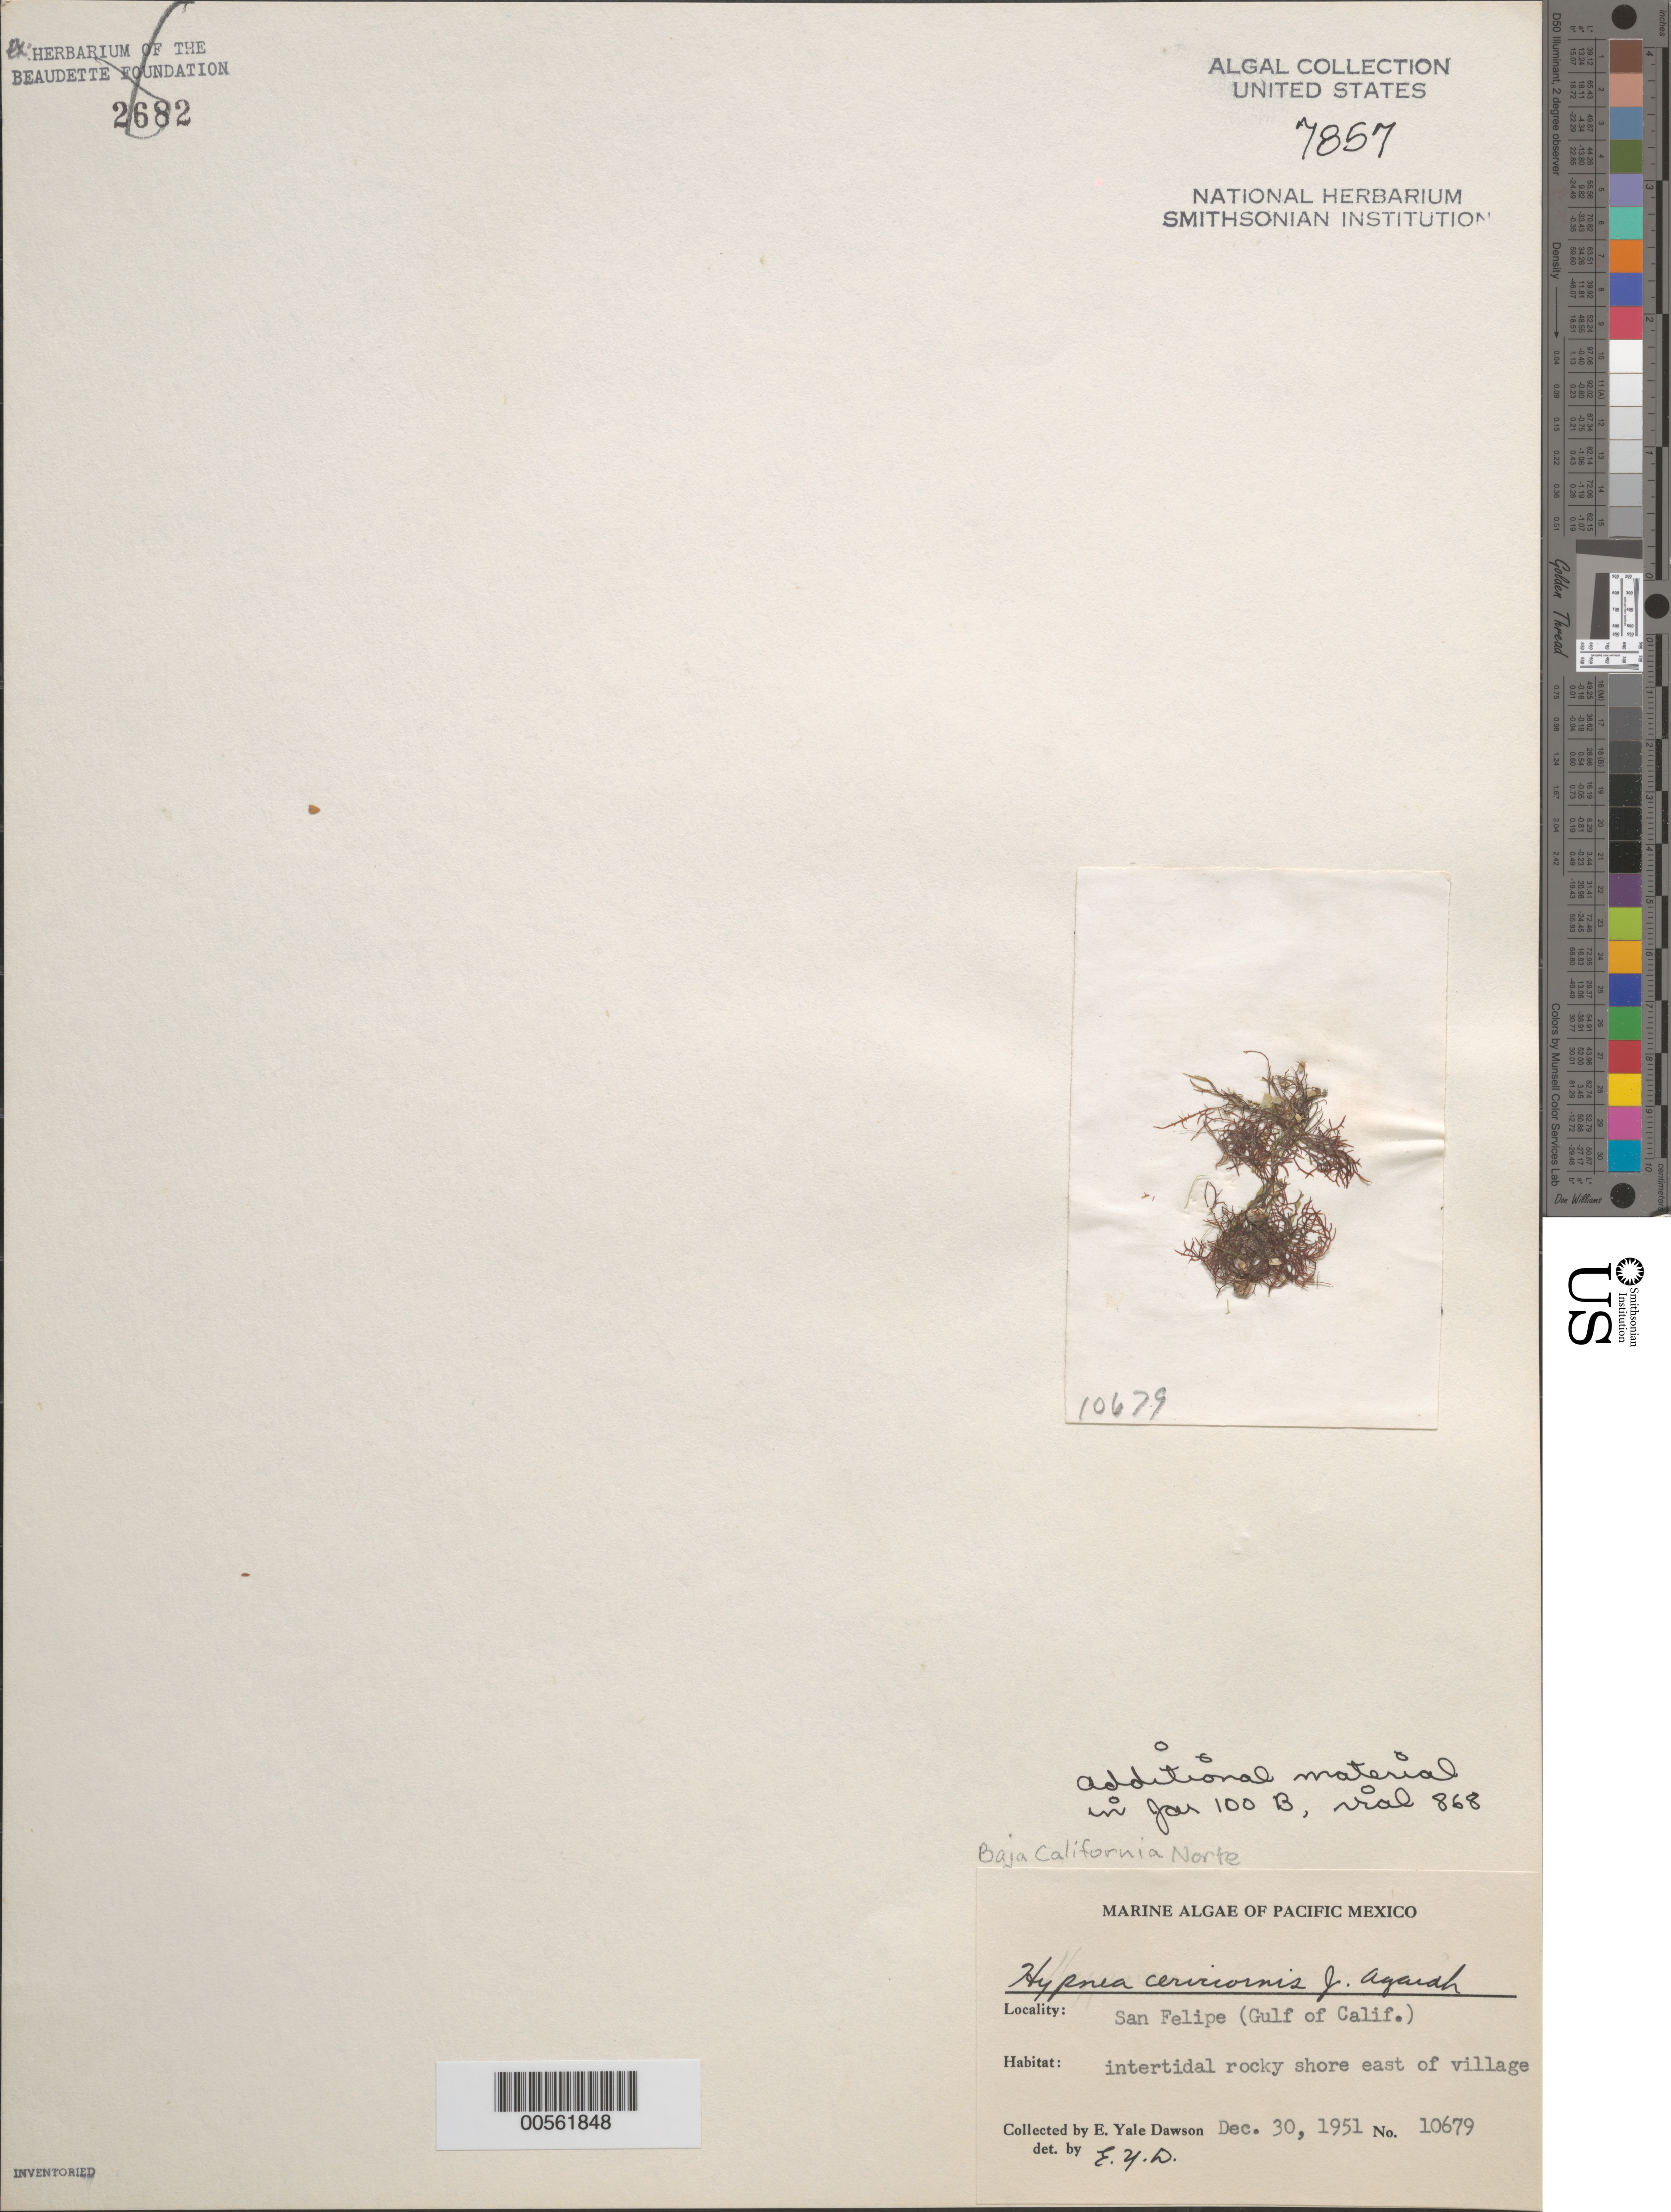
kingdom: Plantae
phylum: Rhodophyta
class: Florideophyceae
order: Gigartinales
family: Cystocloniaceae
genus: Hypnea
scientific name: Hypnea cervicornis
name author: J. Agardh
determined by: Dawson, E. Y.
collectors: E. Y. Dawson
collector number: EYD 10679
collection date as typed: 30 Dec 1951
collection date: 1951-12-30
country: Mexico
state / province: Baja California Norte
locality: East of San Felipe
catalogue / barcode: US 7857